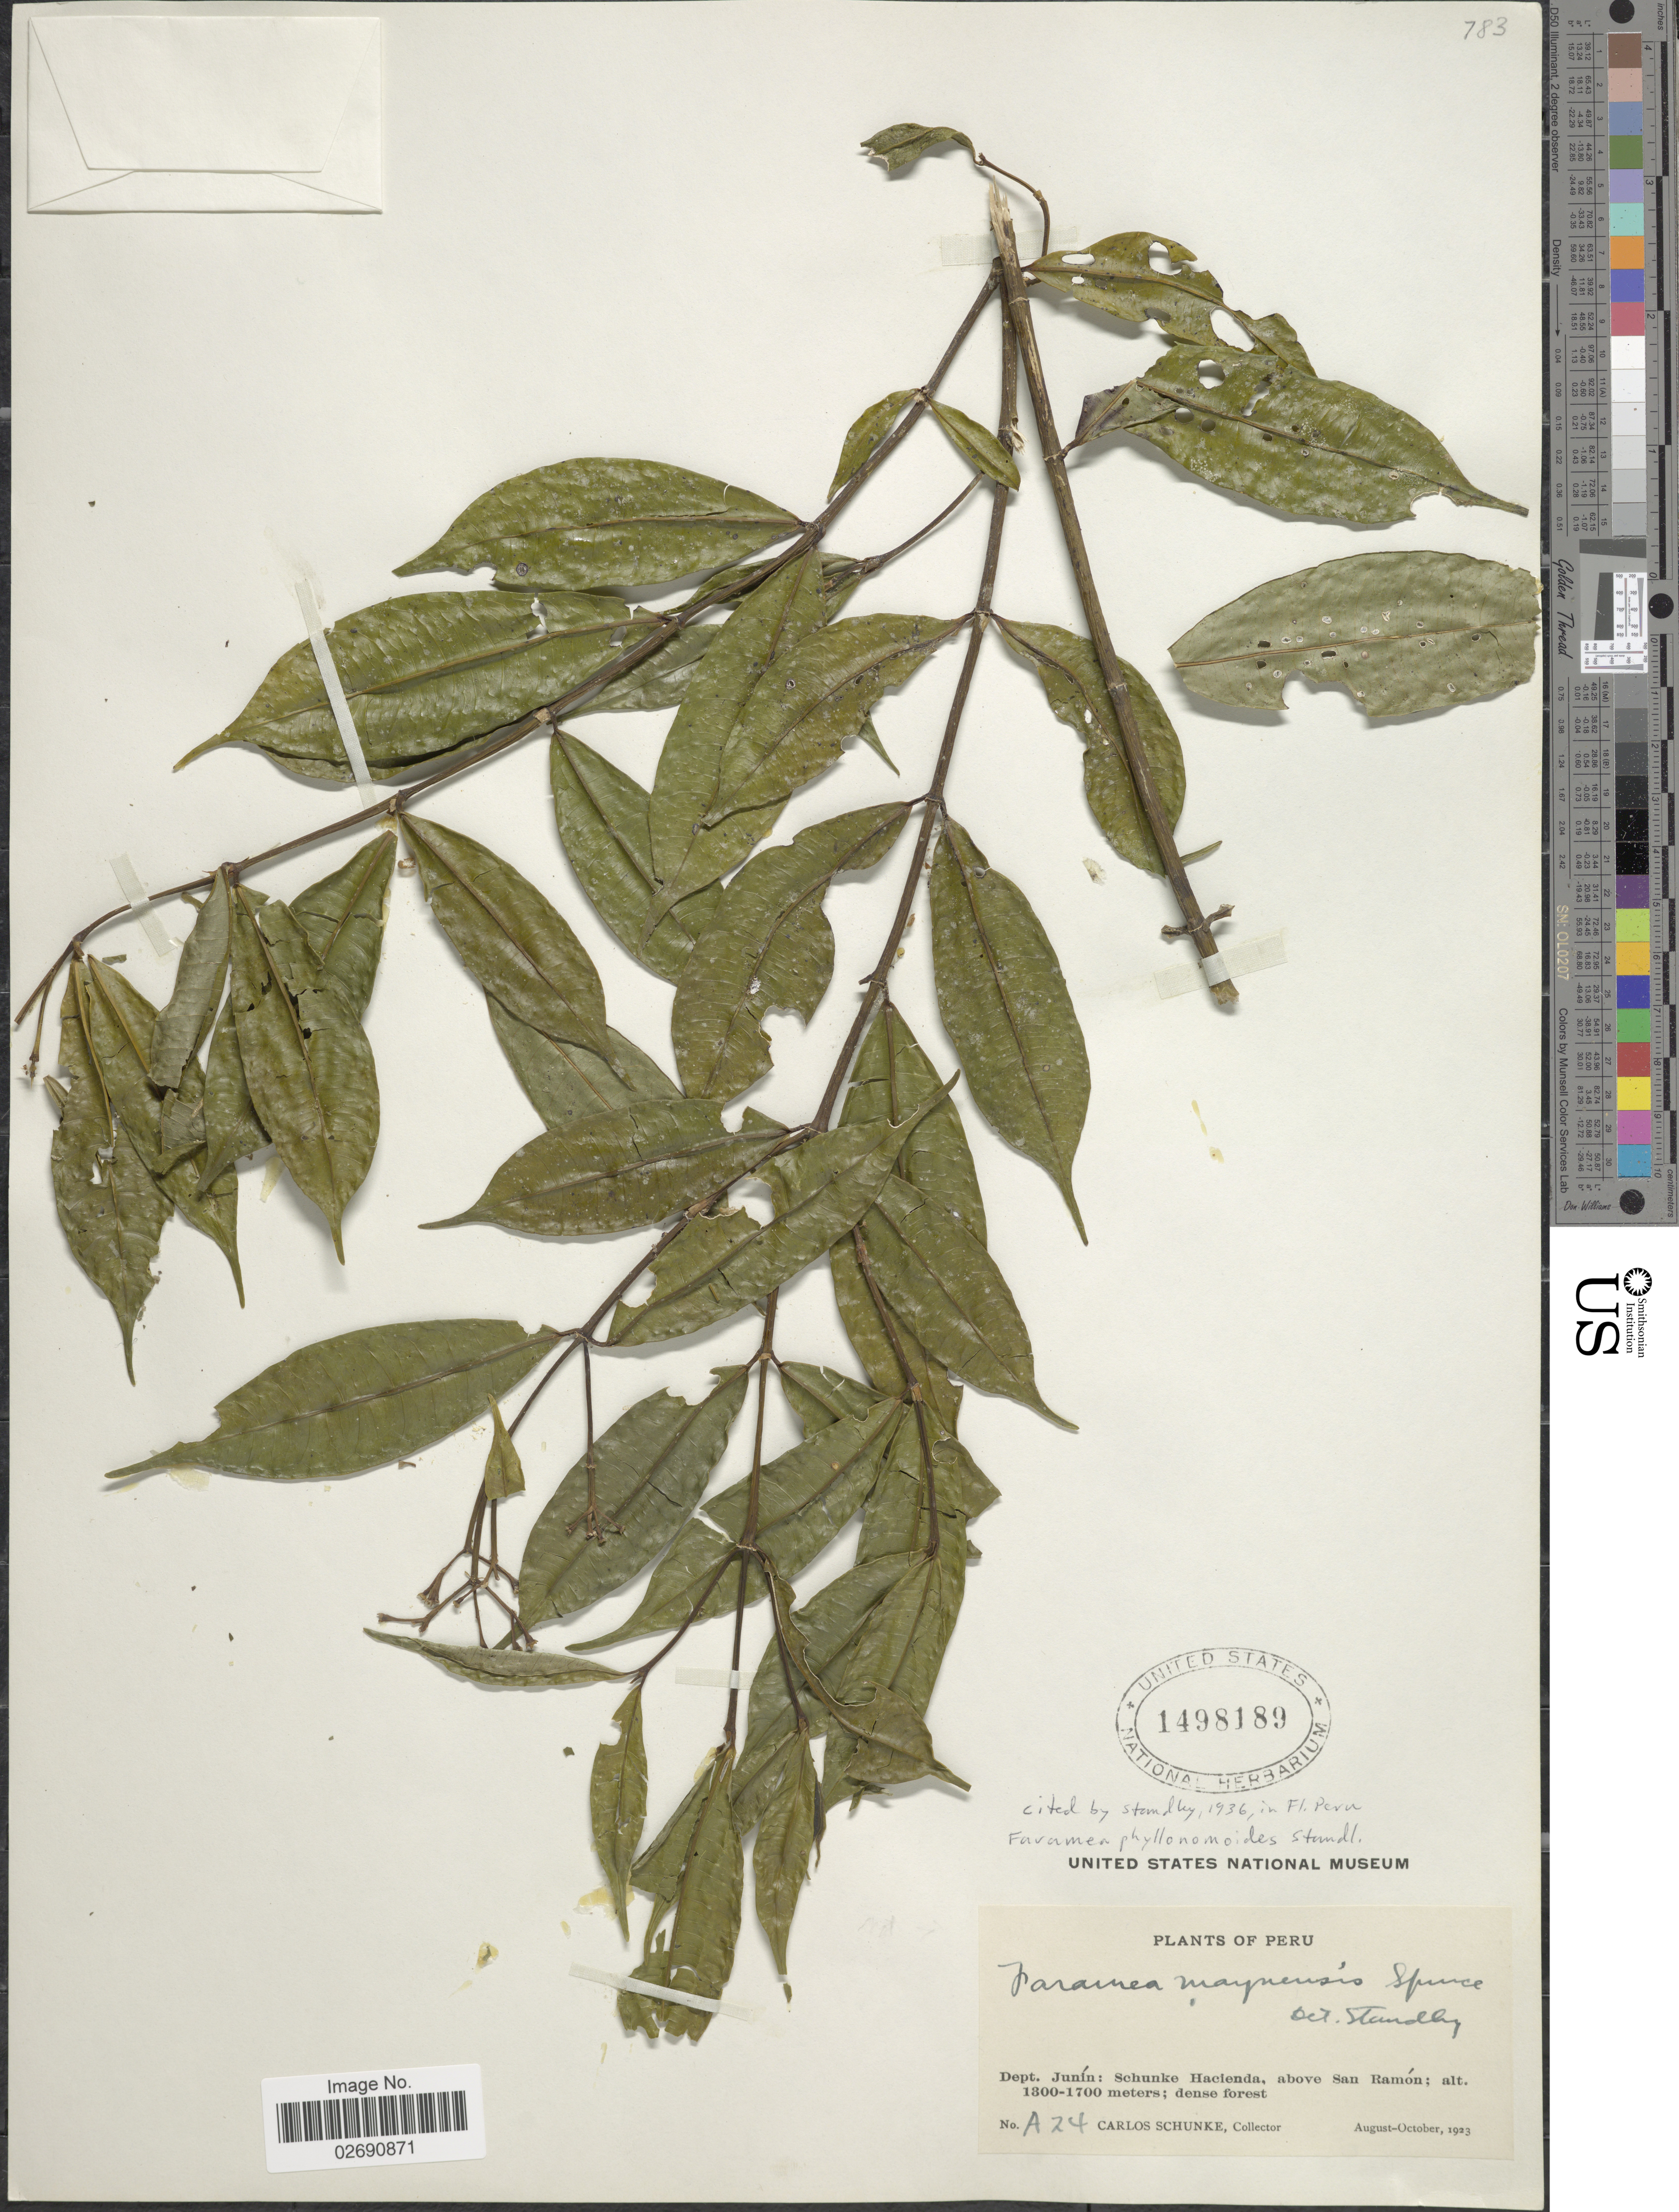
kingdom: Plantae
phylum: Tracheophyta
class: Magnoliopsida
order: Gentianales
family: Rubiaceae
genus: Faramea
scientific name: Faramea phyllonomoides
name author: Standl.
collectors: C. Schunke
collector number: A 24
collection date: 1923-08/1923-10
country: Peru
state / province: Junín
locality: Schunke Hacienda, above San Ramon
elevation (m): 1300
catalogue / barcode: US 1498189